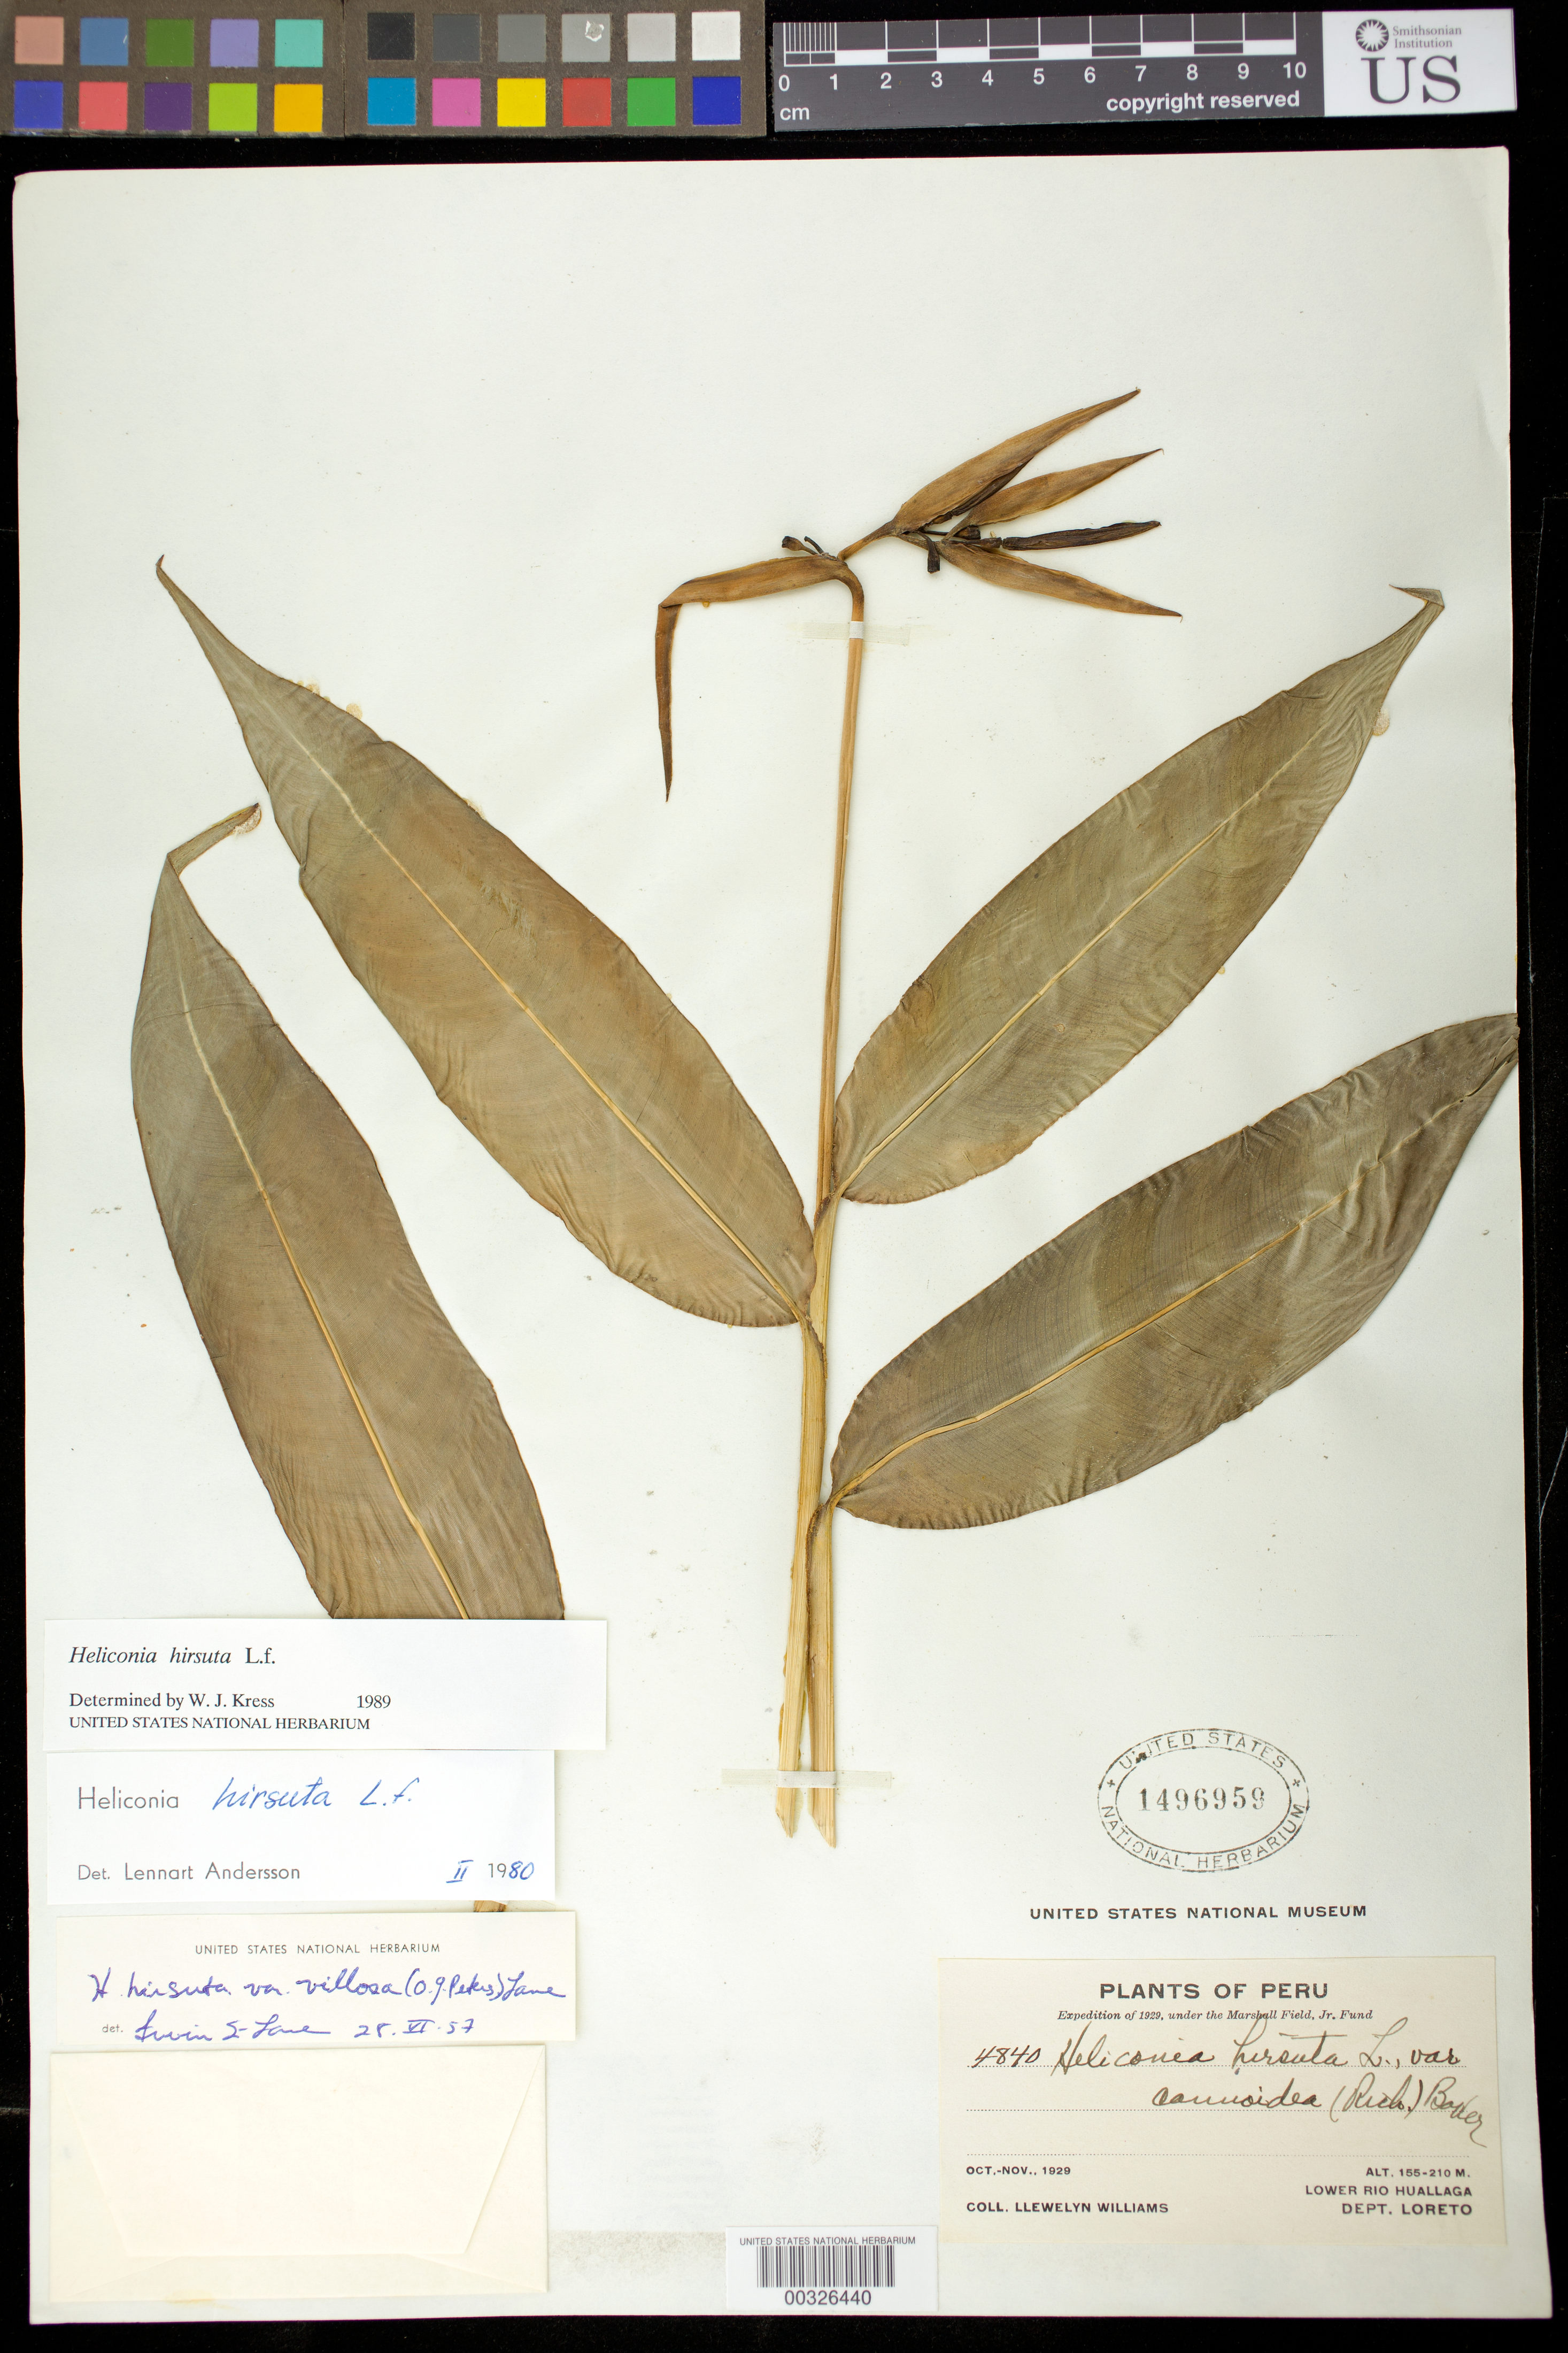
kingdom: Plantae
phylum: Tracheophyta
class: Liliopsida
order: Zingiberales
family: Heliconiaceae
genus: Heliconia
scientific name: Heliconia hirsuta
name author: L. f.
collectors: Ll. Williams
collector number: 4840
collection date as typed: Oct 1929 to -- Nov 1929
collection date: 1929-10/1929-11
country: Peru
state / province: Loreto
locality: Lower rio huallaga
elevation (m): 155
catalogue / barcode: US 1496959